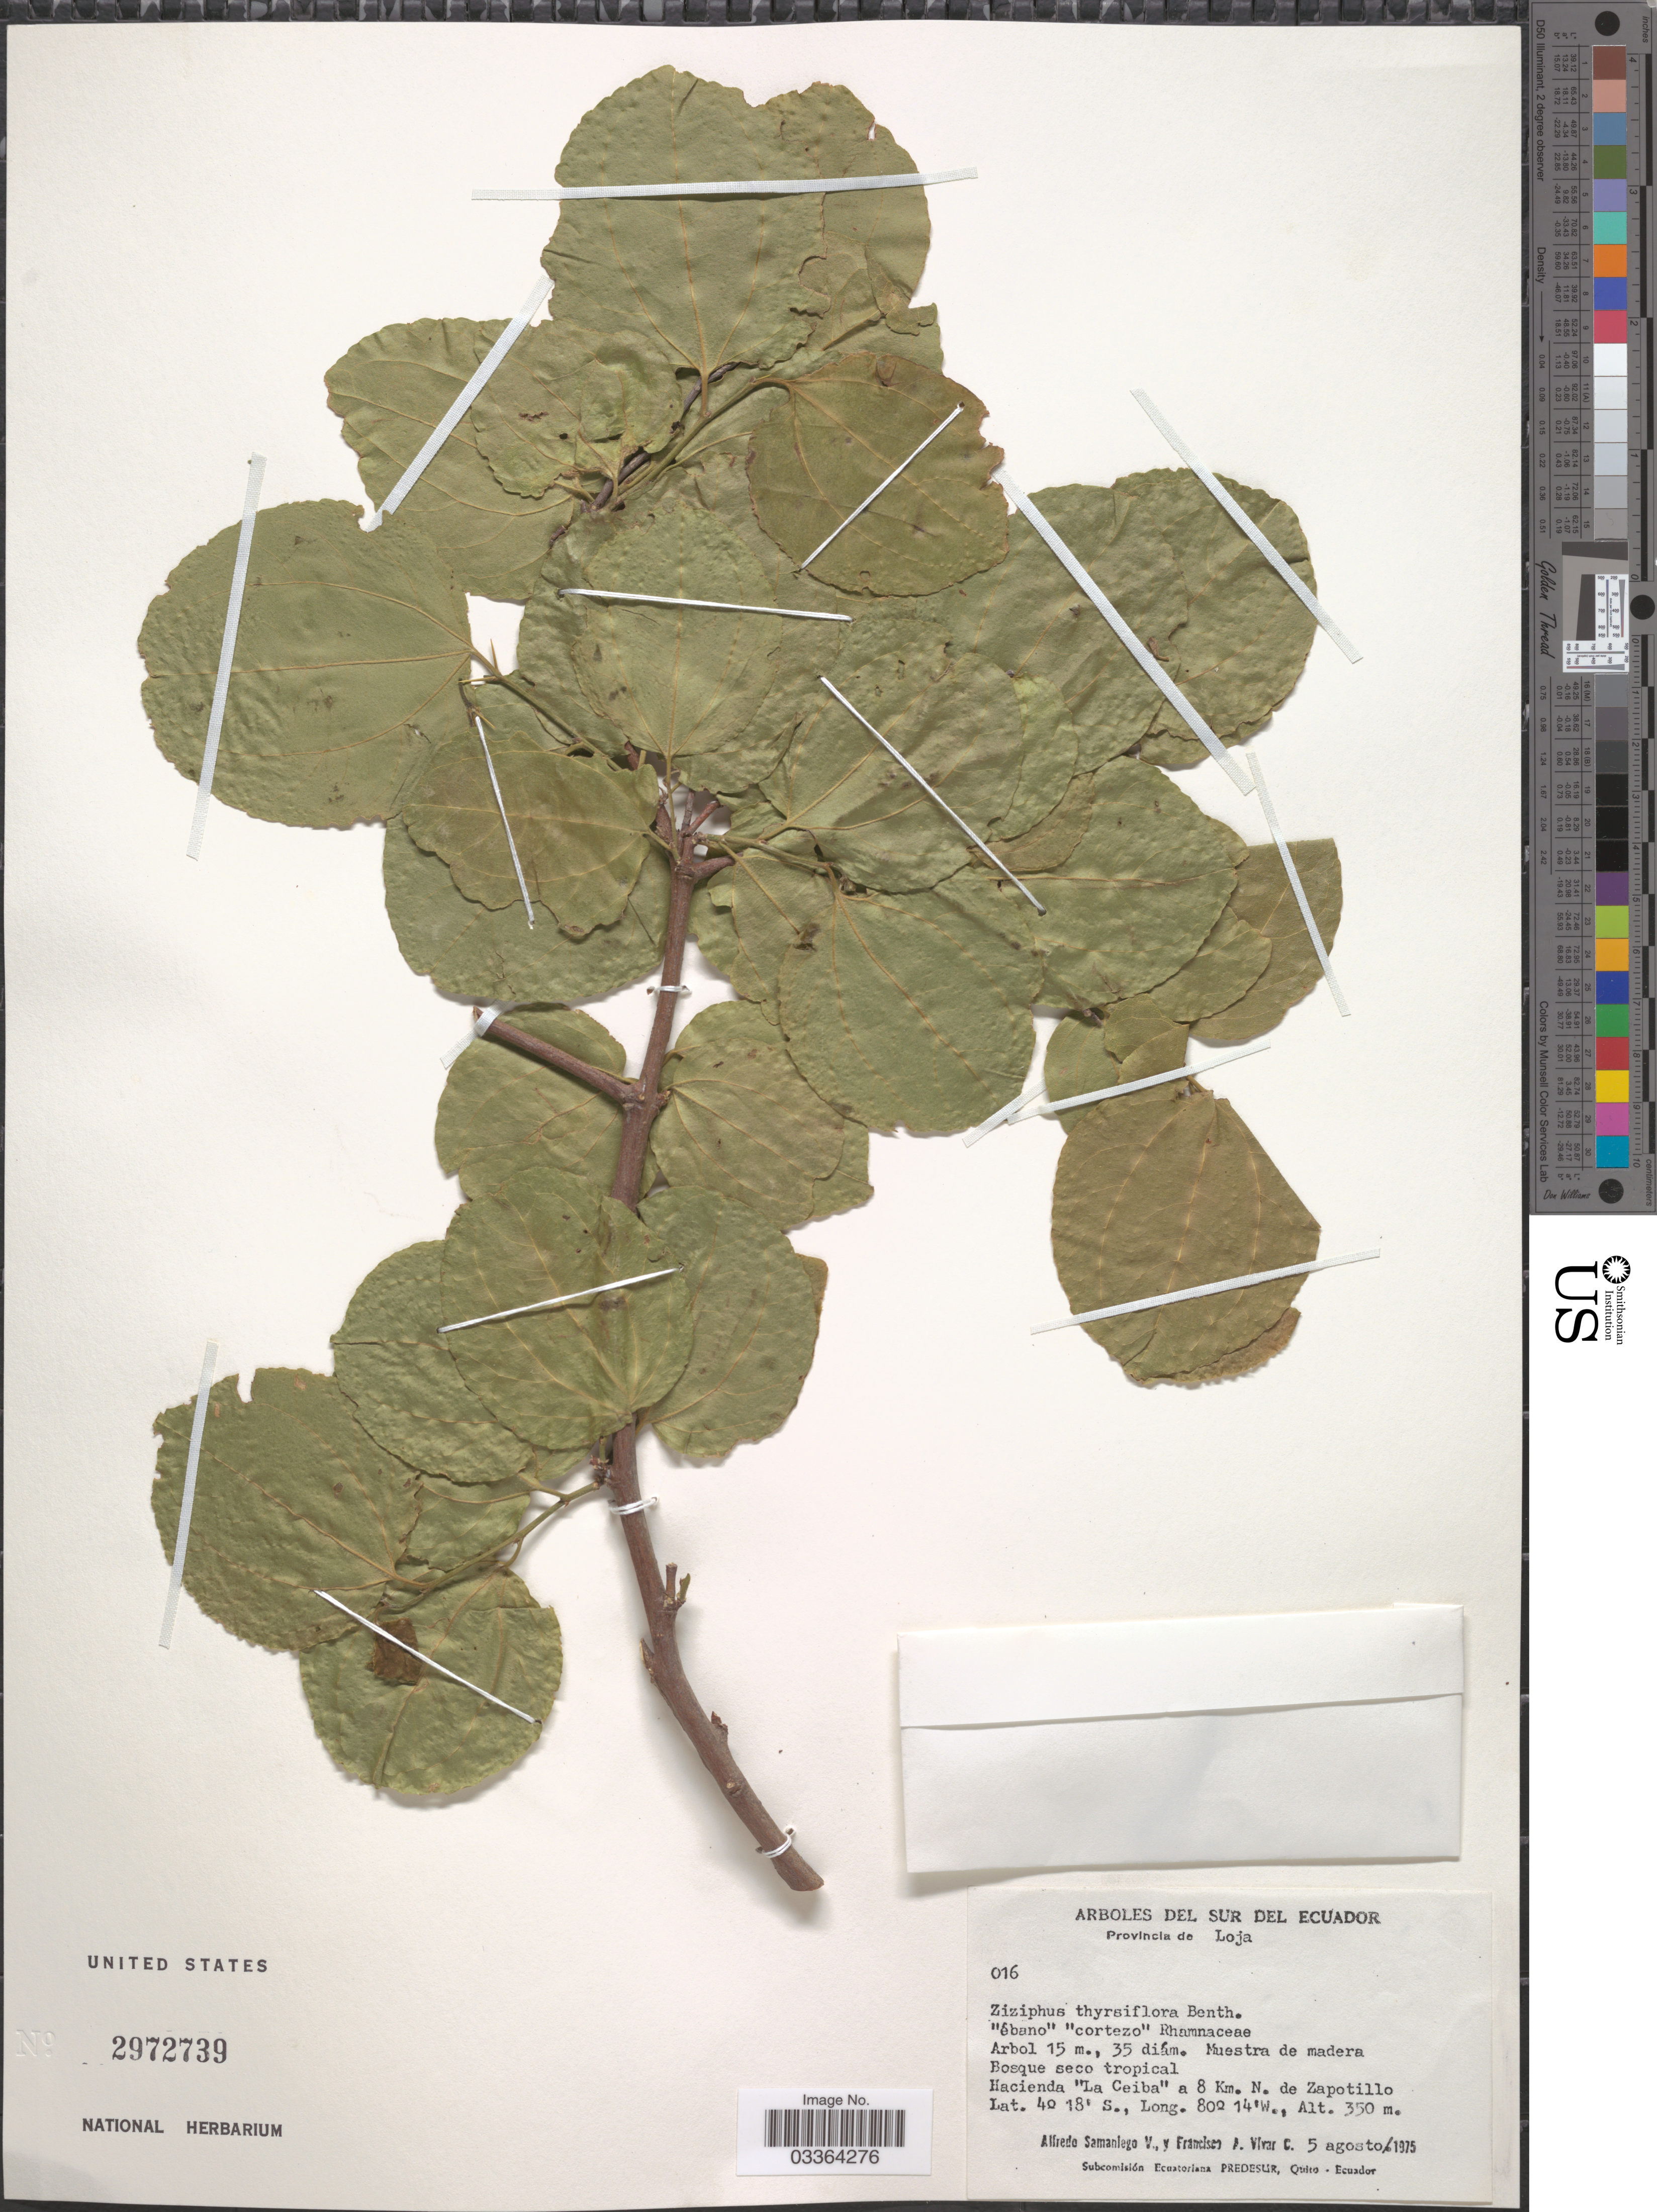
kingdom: Plantae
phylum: Tracheophyta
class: Magnoliopsida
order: Rosales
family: Rhamnaceae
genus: Sarcomphalus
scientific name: Sarcomphalus thyrsiflorus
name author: (Benth.) Hauenschild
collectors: A. V. Samaniego & F. A. Vivar C.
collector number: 016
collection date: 1975-08-05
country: Ecuador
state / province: Loja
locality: Hacienda "La Ceiba" a 8 Km. N. de Zapotillo.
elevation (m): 350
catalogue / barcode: US 2972739